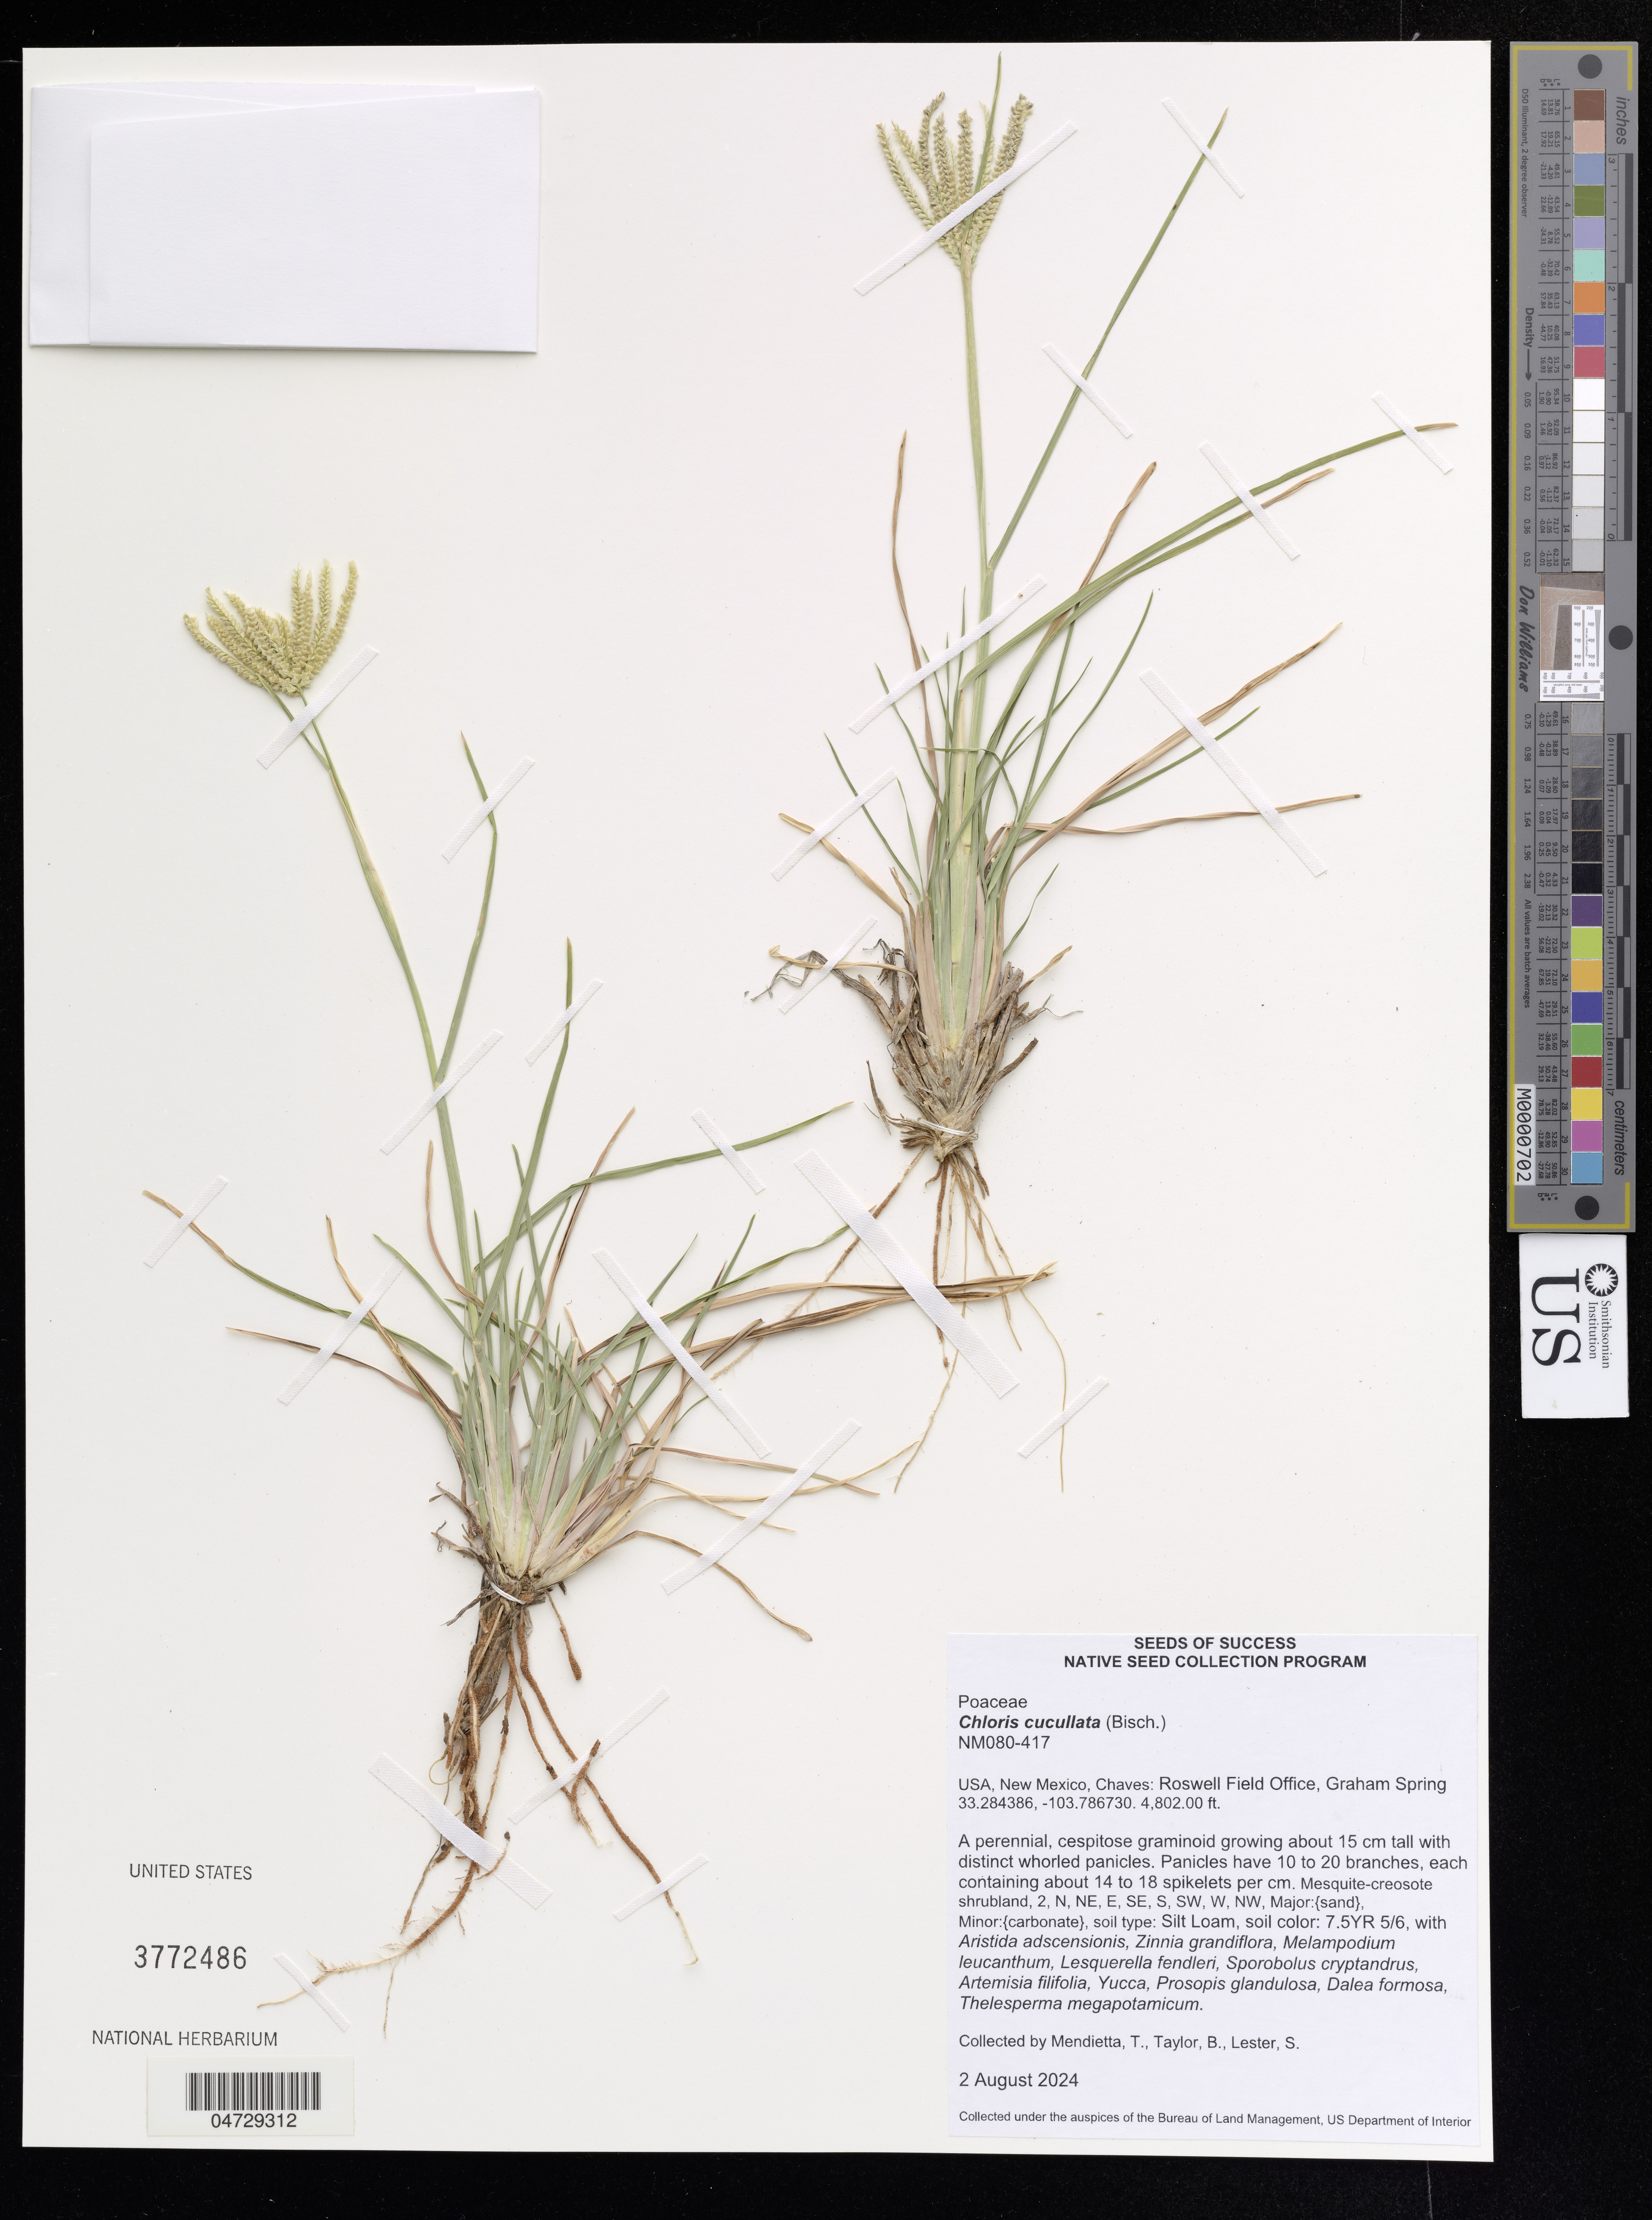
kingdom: Plantae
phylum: Tracheophyta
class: Liliopsida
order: Poales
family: Poaceae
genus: Chloris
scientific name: Chloris cucullata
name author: Bischoff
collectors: T. Mendietta, B. Taylor & S. Lester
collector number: NM080-417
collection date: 2024-08-02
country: United States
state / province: New Mexico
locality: Chaves: Roswell Field Office, Graham Spring.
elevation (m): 1463.65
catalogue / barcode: US 3772486